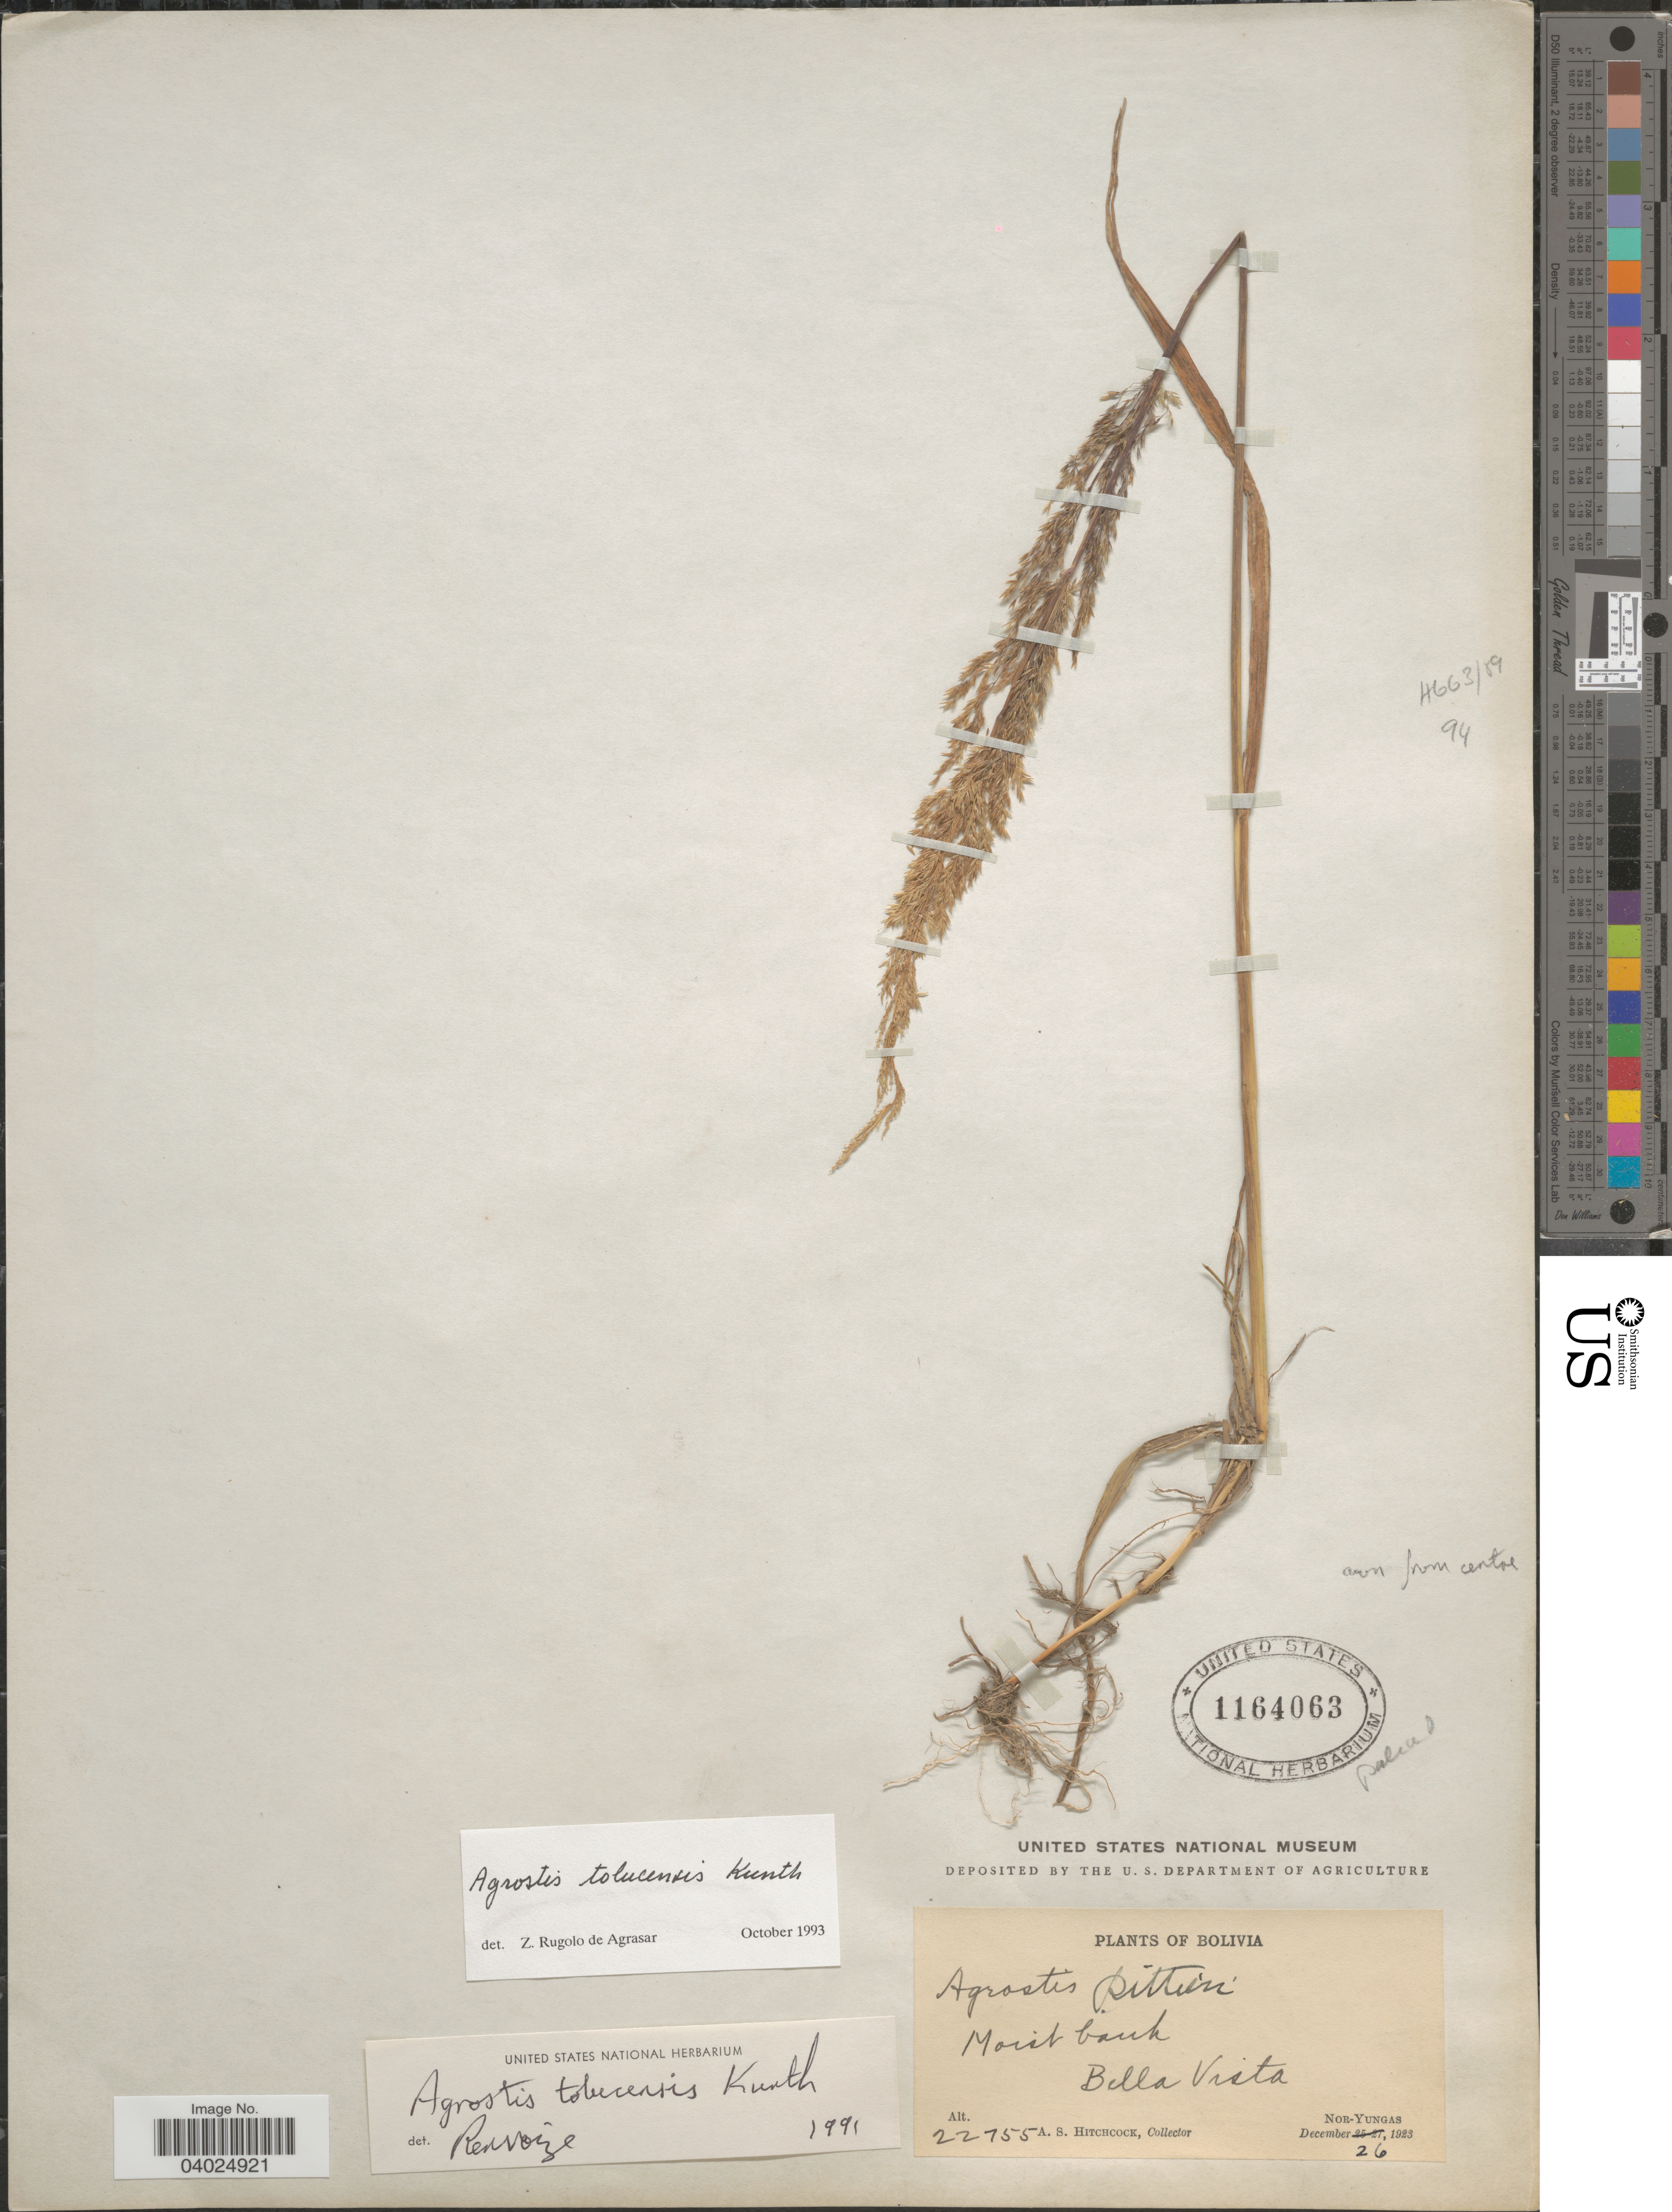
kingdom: Plantae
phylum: Tracheophyta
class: Liliopsida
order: Poales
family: Poaceae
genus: Agrostis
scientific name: Agrostis tolucensis Kunth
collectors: A. S. Hitchcock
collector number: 22755*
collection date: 1923-12-26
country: Bolivia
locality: Bella Vista. Nor-Yungas.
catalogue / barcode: US 1164063